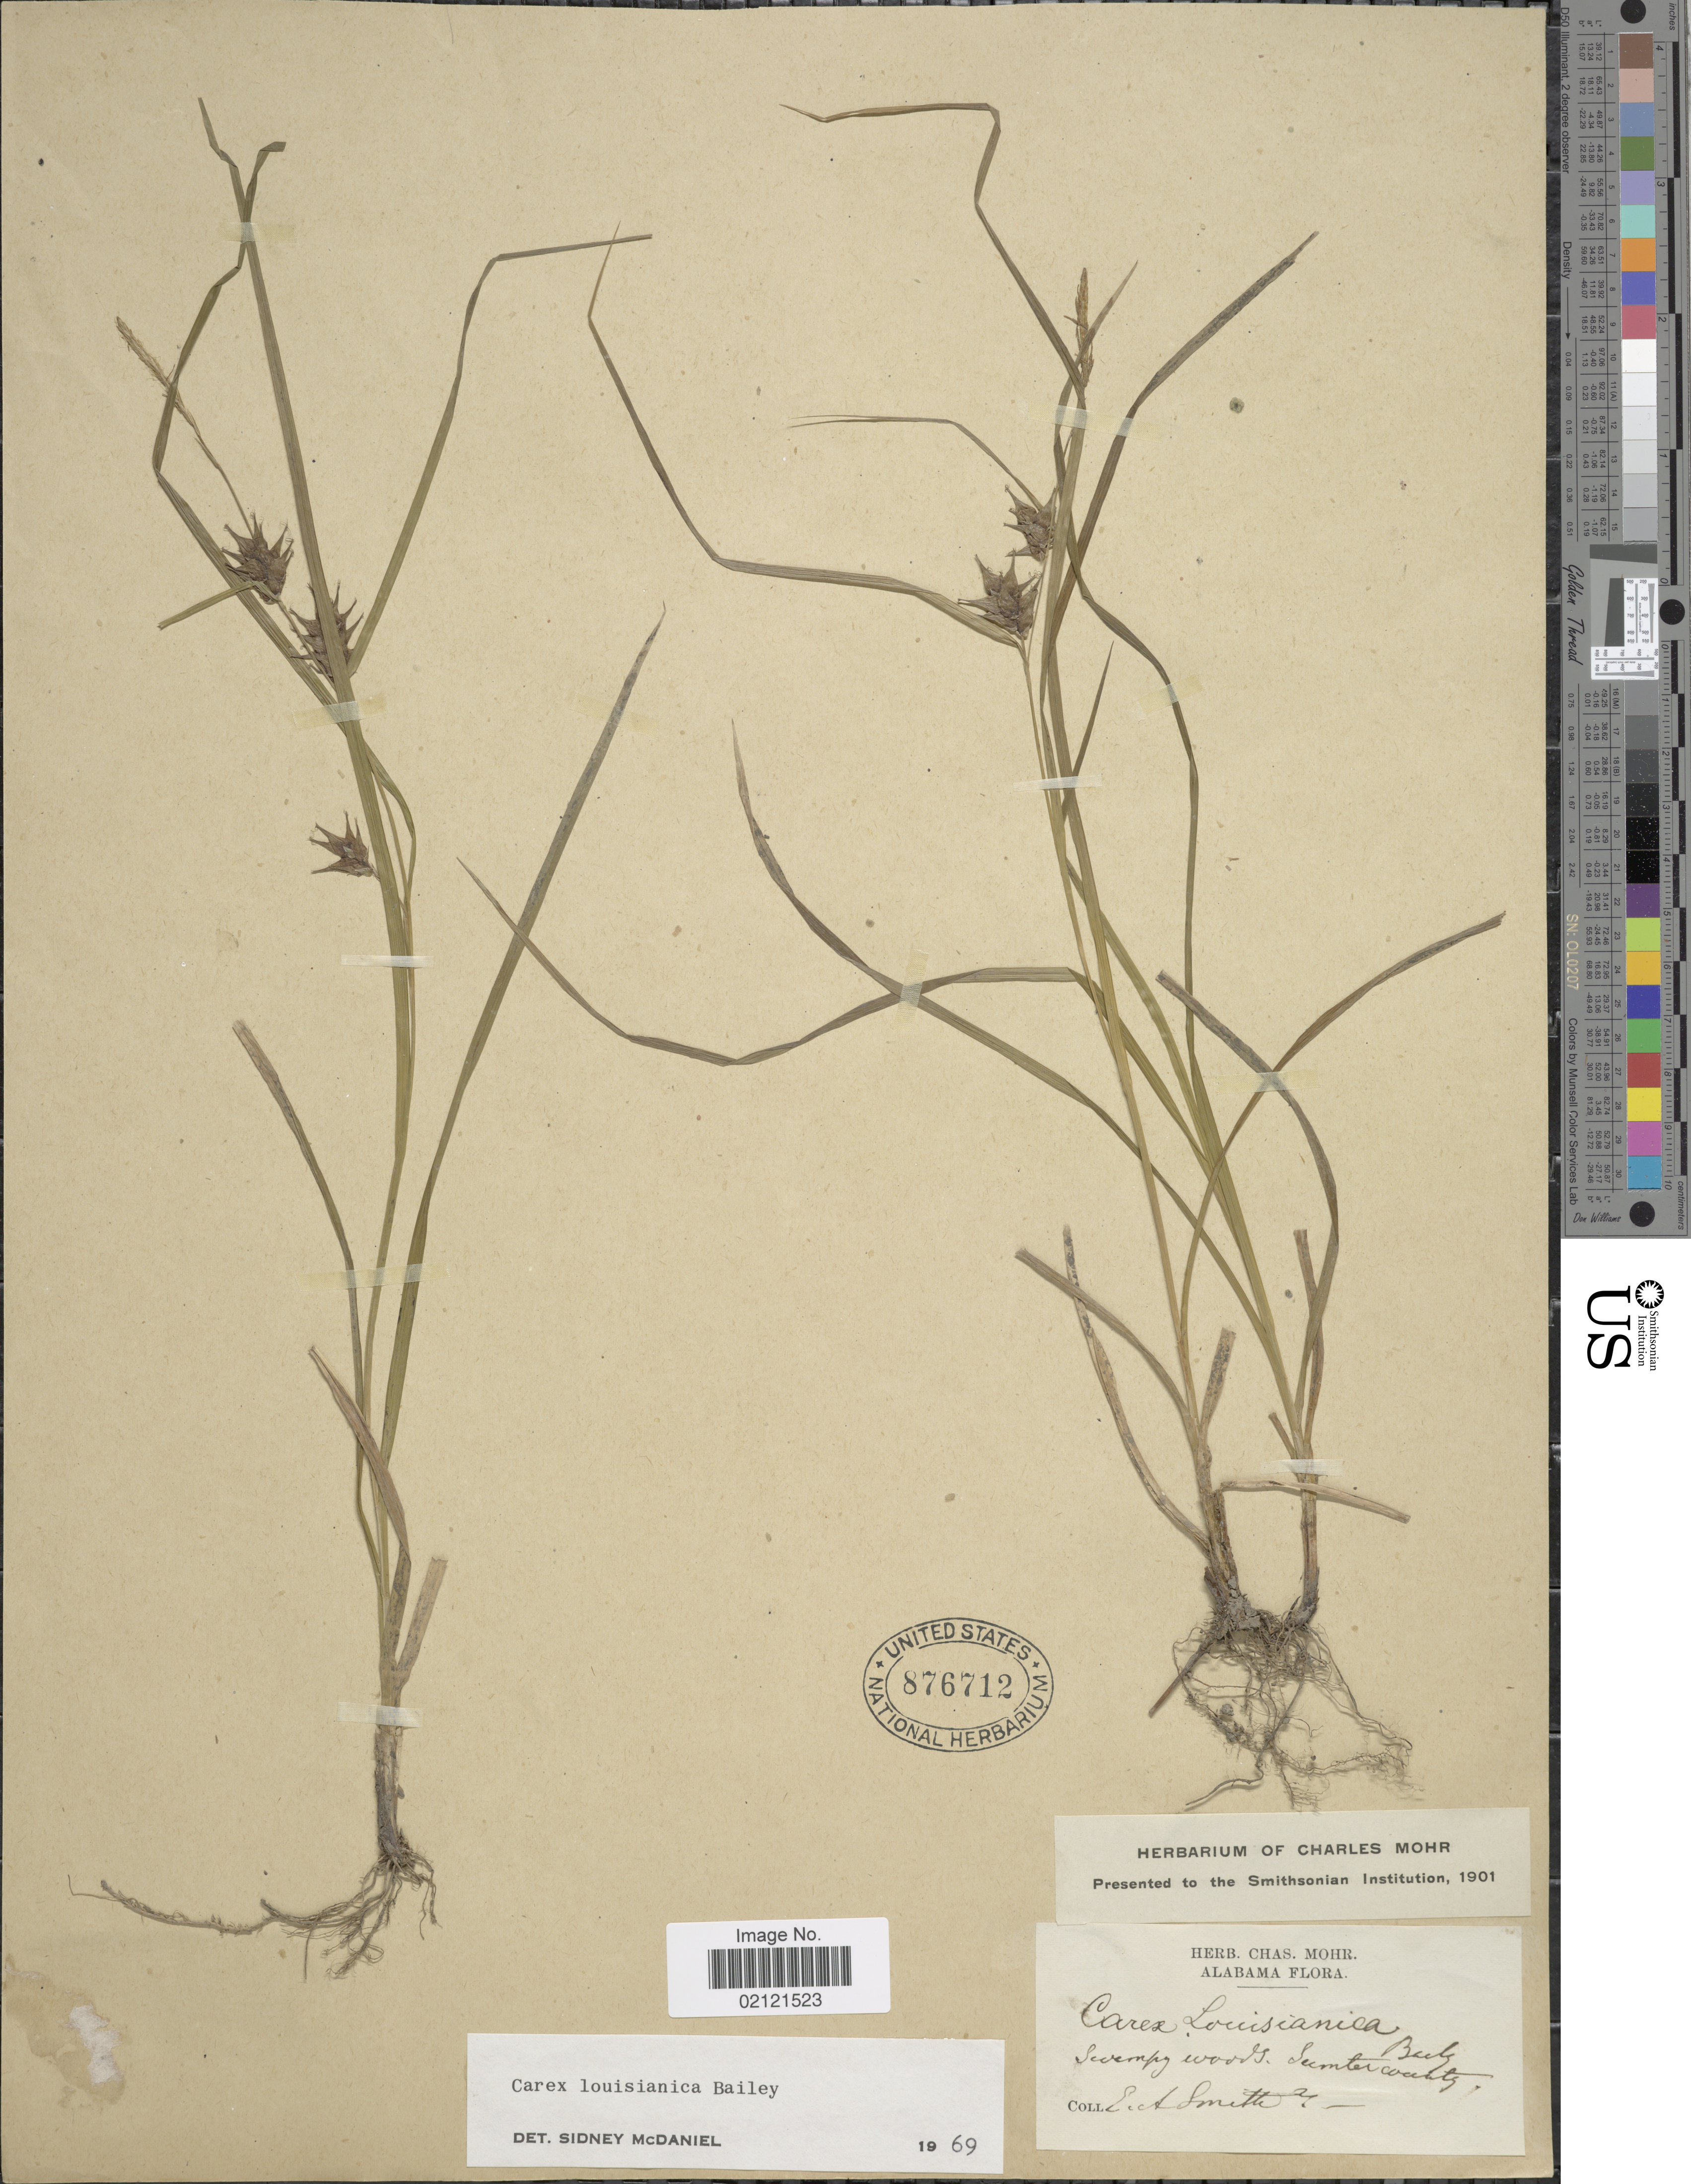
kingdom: Plantae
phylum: Tracheophyta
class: Liliopsida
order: Poales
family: Cyperaceae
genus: Carex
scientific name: Carex louisianica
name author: L.H. Bailey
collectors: E. A. Smith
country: United States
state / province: Alabama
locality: Sumter County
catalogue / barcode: US 876712